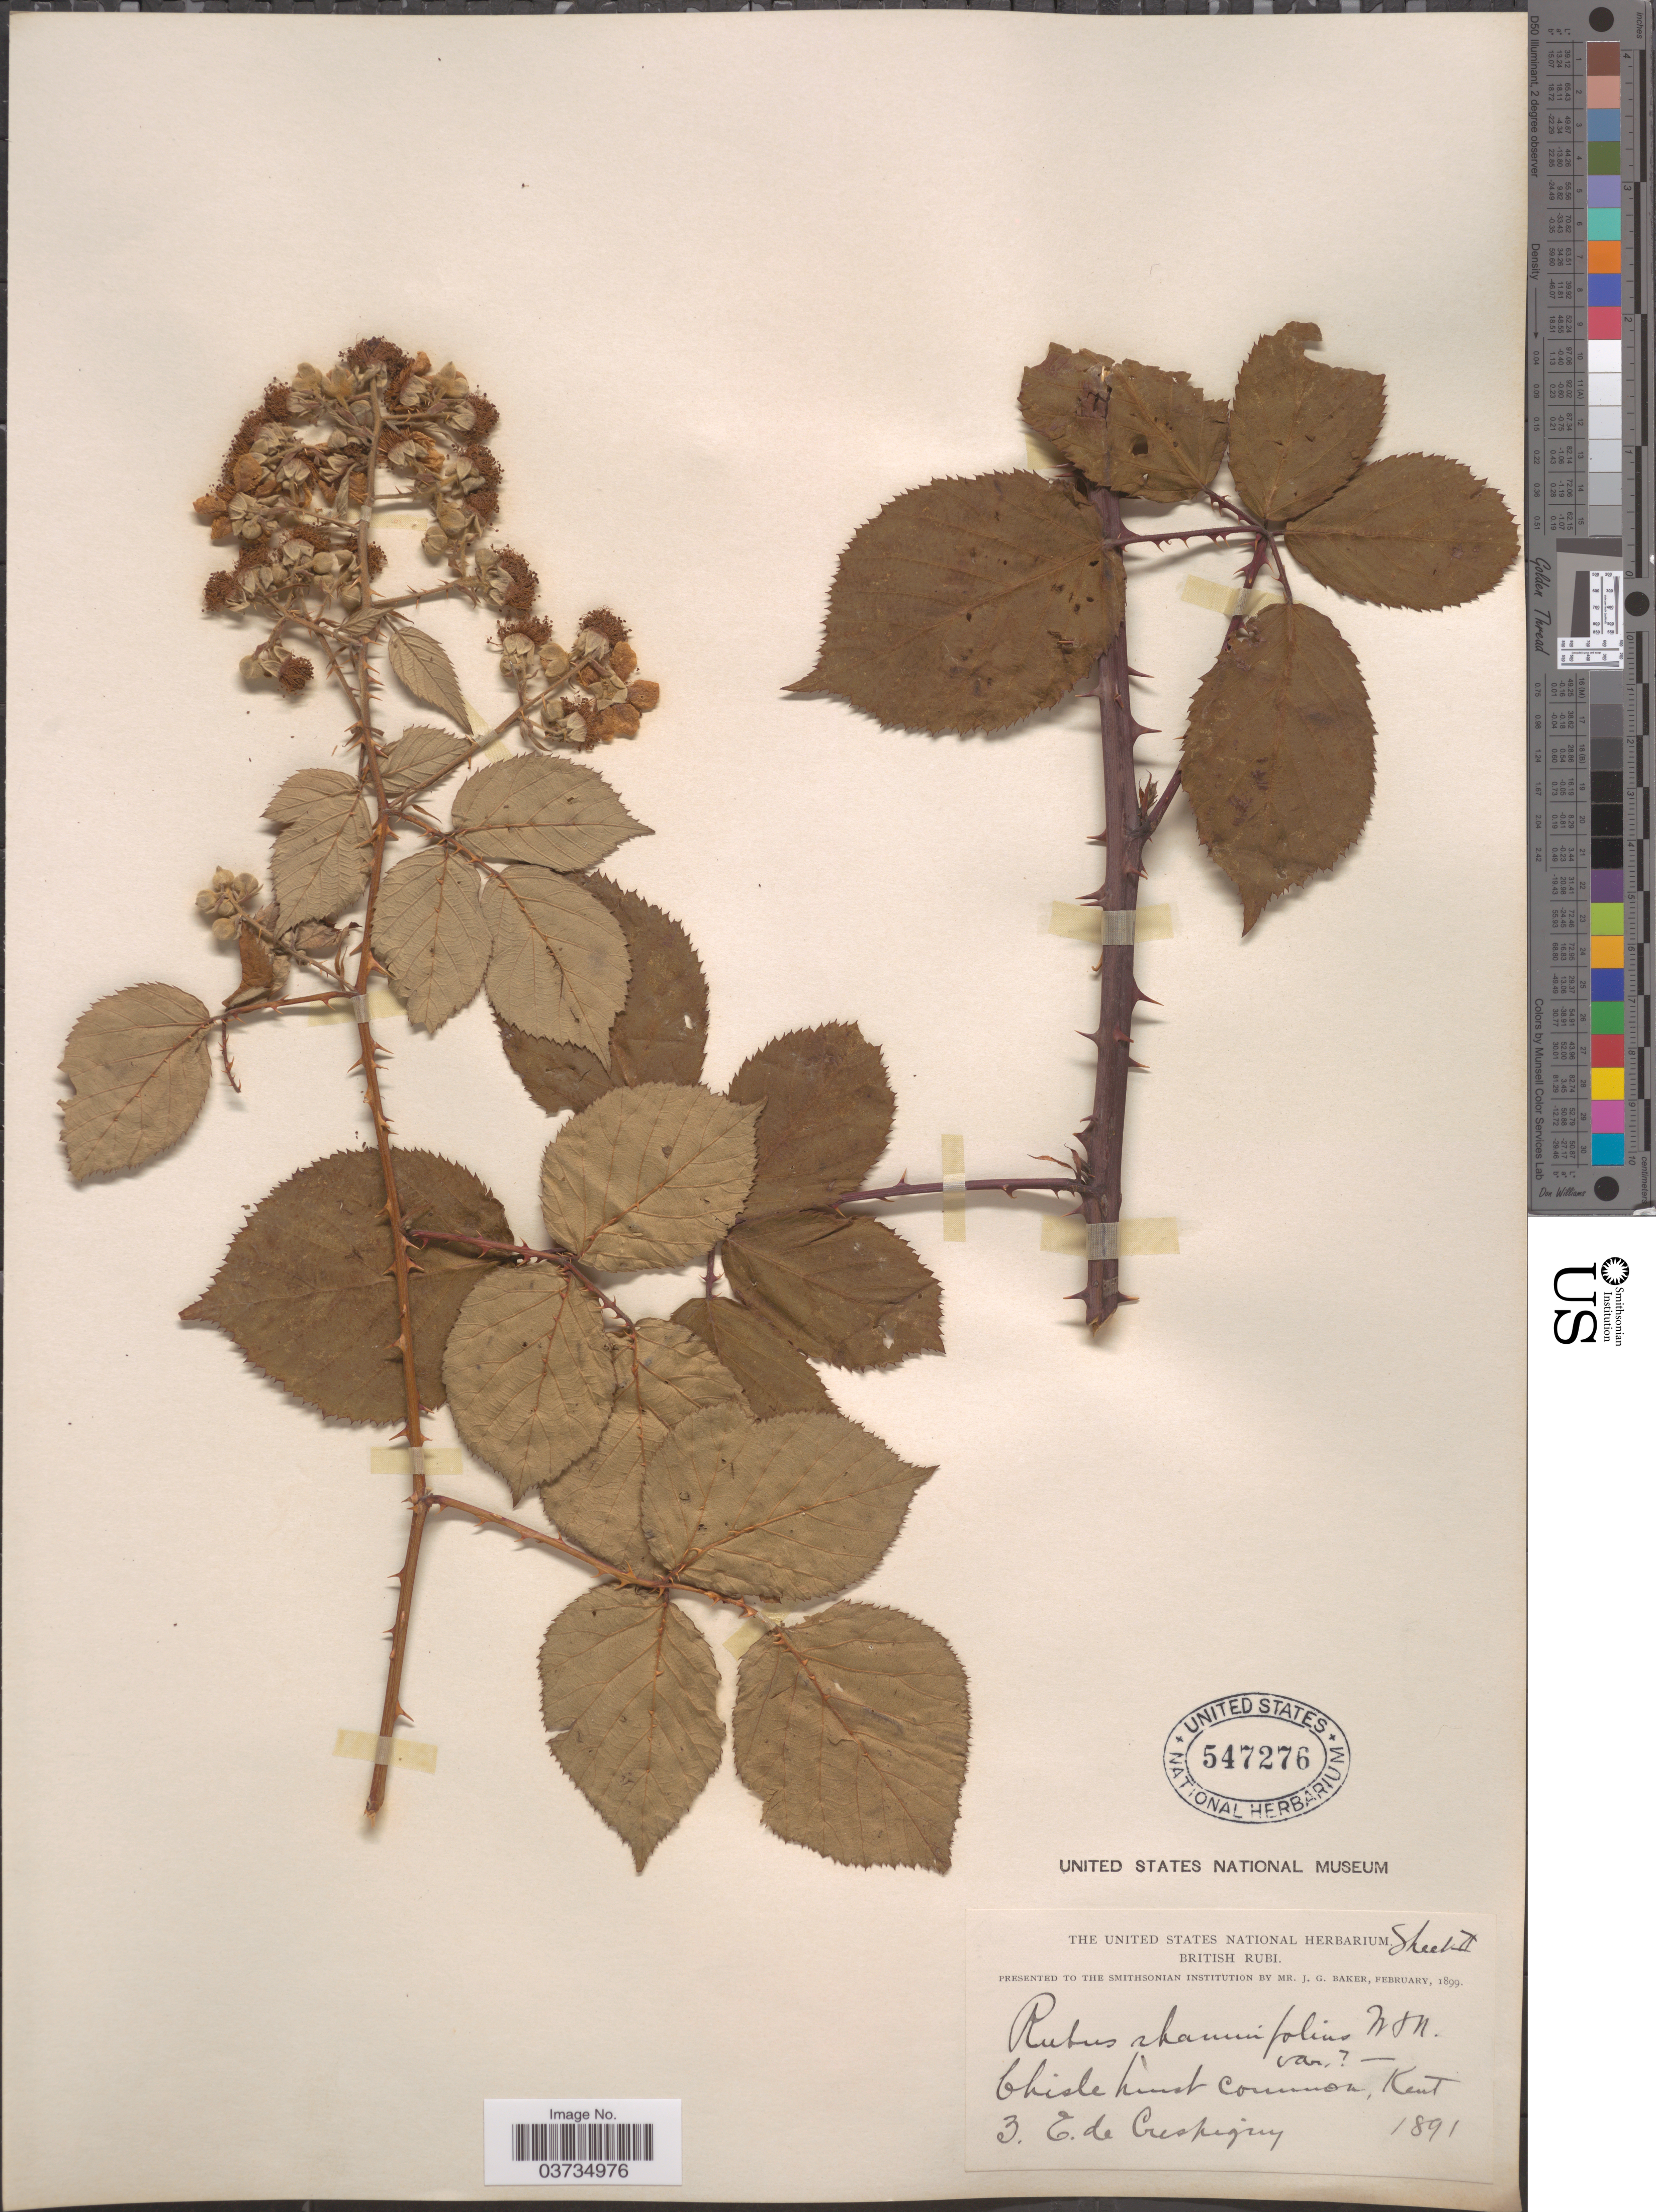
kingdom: Plantae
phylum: Tracheophyta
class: Magnoliopsida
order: Rosales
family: Rosaceae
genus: Rubus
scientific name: Rubus rhamnifolius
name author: Weihe & Nees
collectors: E. de Crespigny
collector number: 3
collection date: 1891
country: United Kingdom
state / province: England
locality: Chislehurst Common, Kent.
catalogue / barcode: US 547276